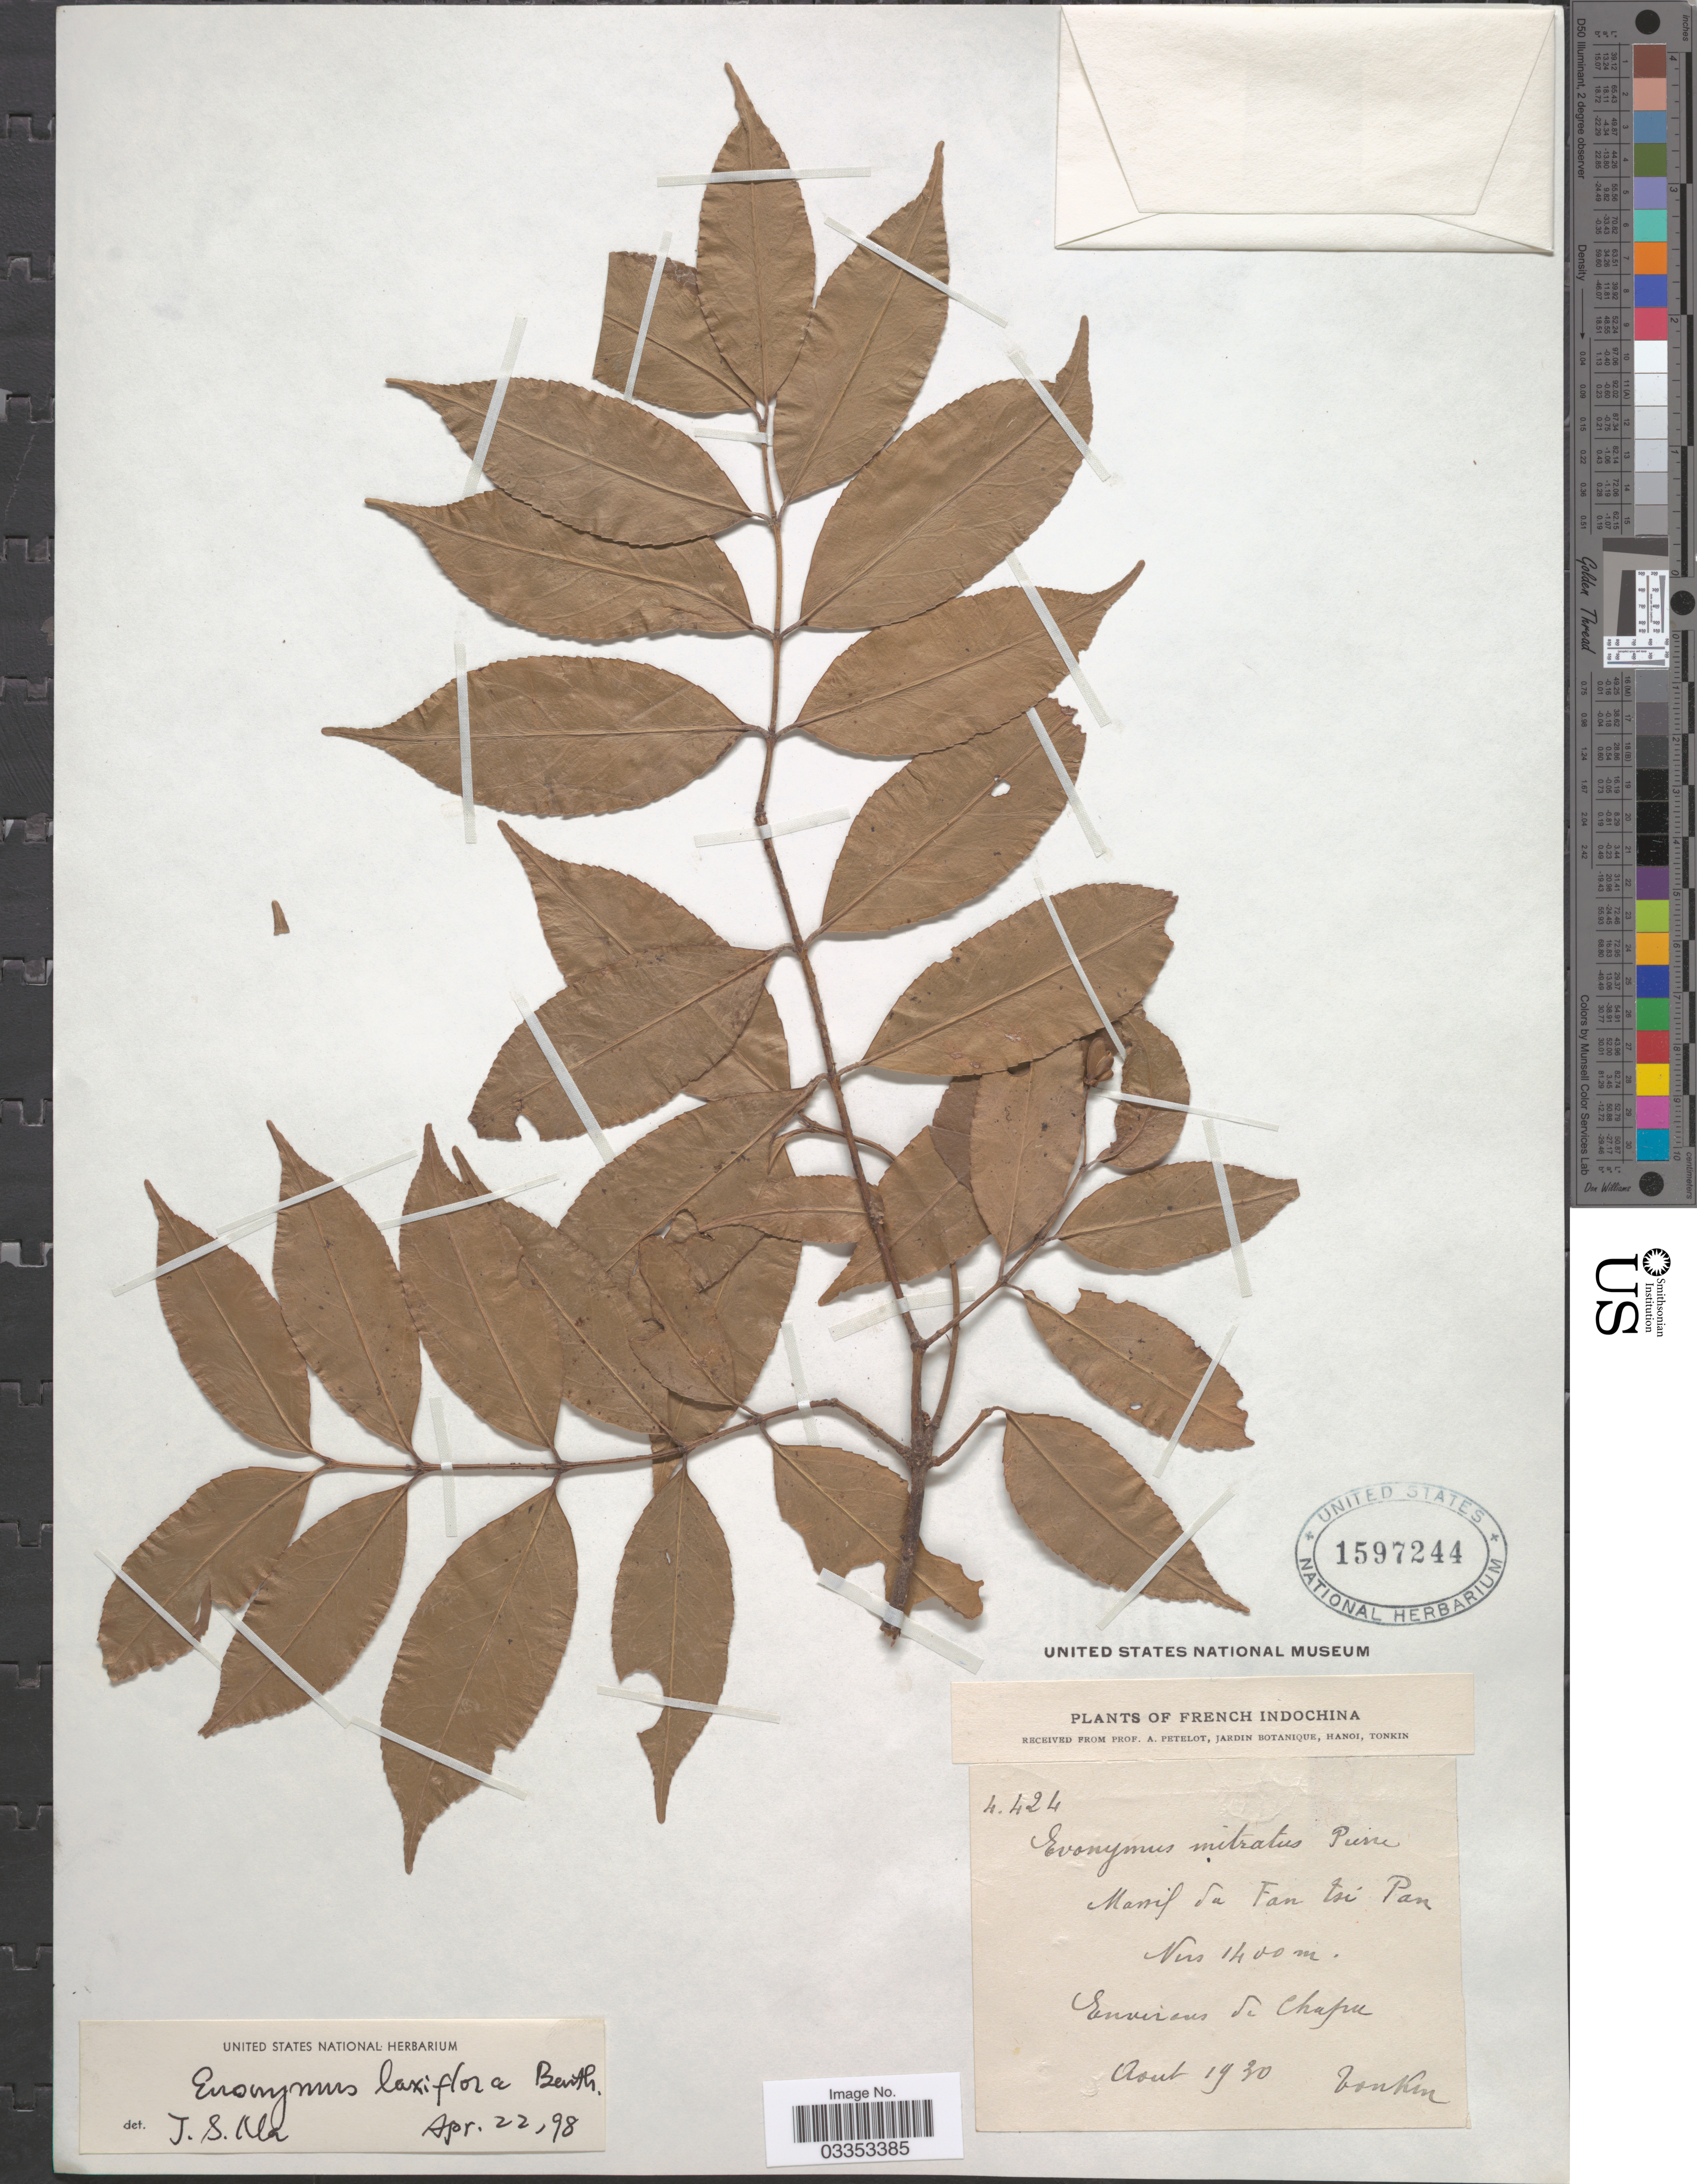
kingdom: Plantae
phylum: Tracheophyta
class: Magnoliopsida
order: Celastrales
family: Celastraceae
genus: Euonymus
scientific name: Euonymus laxiflorus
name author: Champ. ex Benth.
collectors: A. Petelot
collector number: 4424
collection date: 1930-08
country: Vietnam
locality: French Indochina. Massif du Fan tsi [interpreted] Pan. Environs de Chapa.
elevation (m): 1400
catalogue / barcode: US 1597244